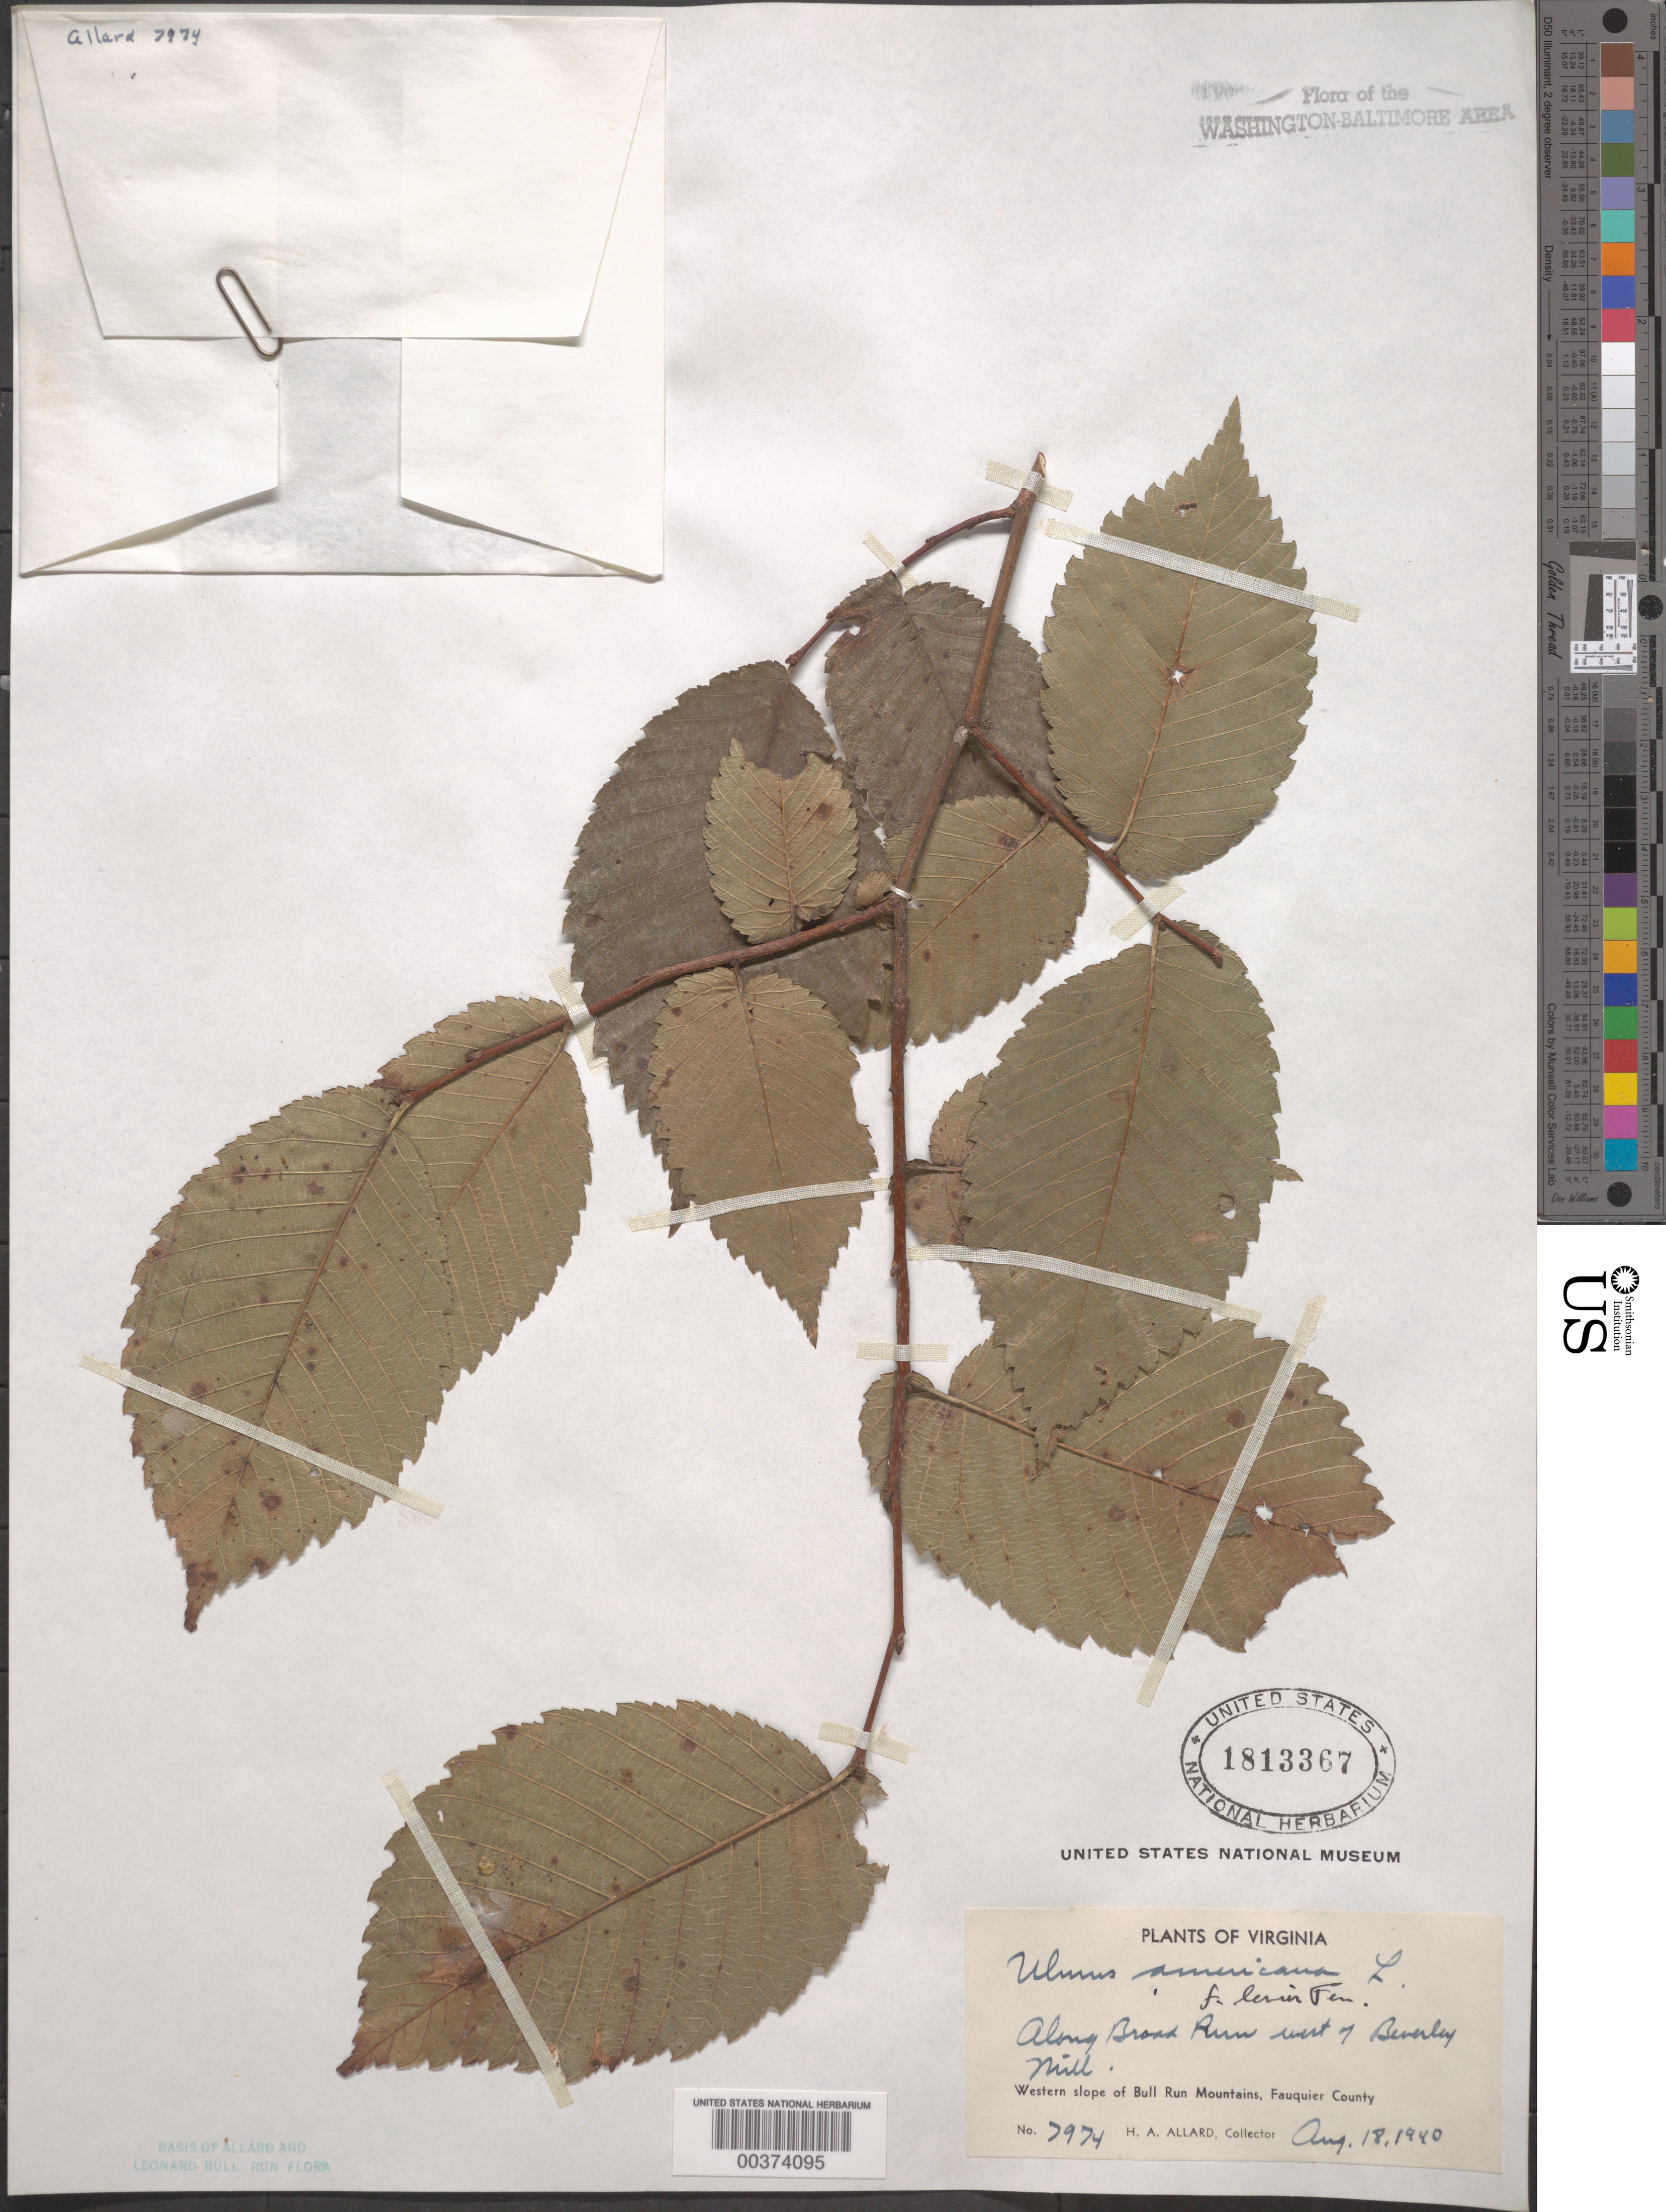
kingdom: Plantae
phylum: Tracheophyta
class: Magnoliopsida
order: Rosales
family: Ulmaceae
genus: Ulmus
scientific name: Ulmus americana f. laevior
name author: Fernald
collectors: H. A. Allard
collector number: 7974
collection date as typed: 18 Aug 1940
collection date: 1940-08-18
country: United States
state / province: Virginia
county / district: Fauquier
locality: Broad Run, west of Beverley Mill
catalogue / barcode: US 1813367